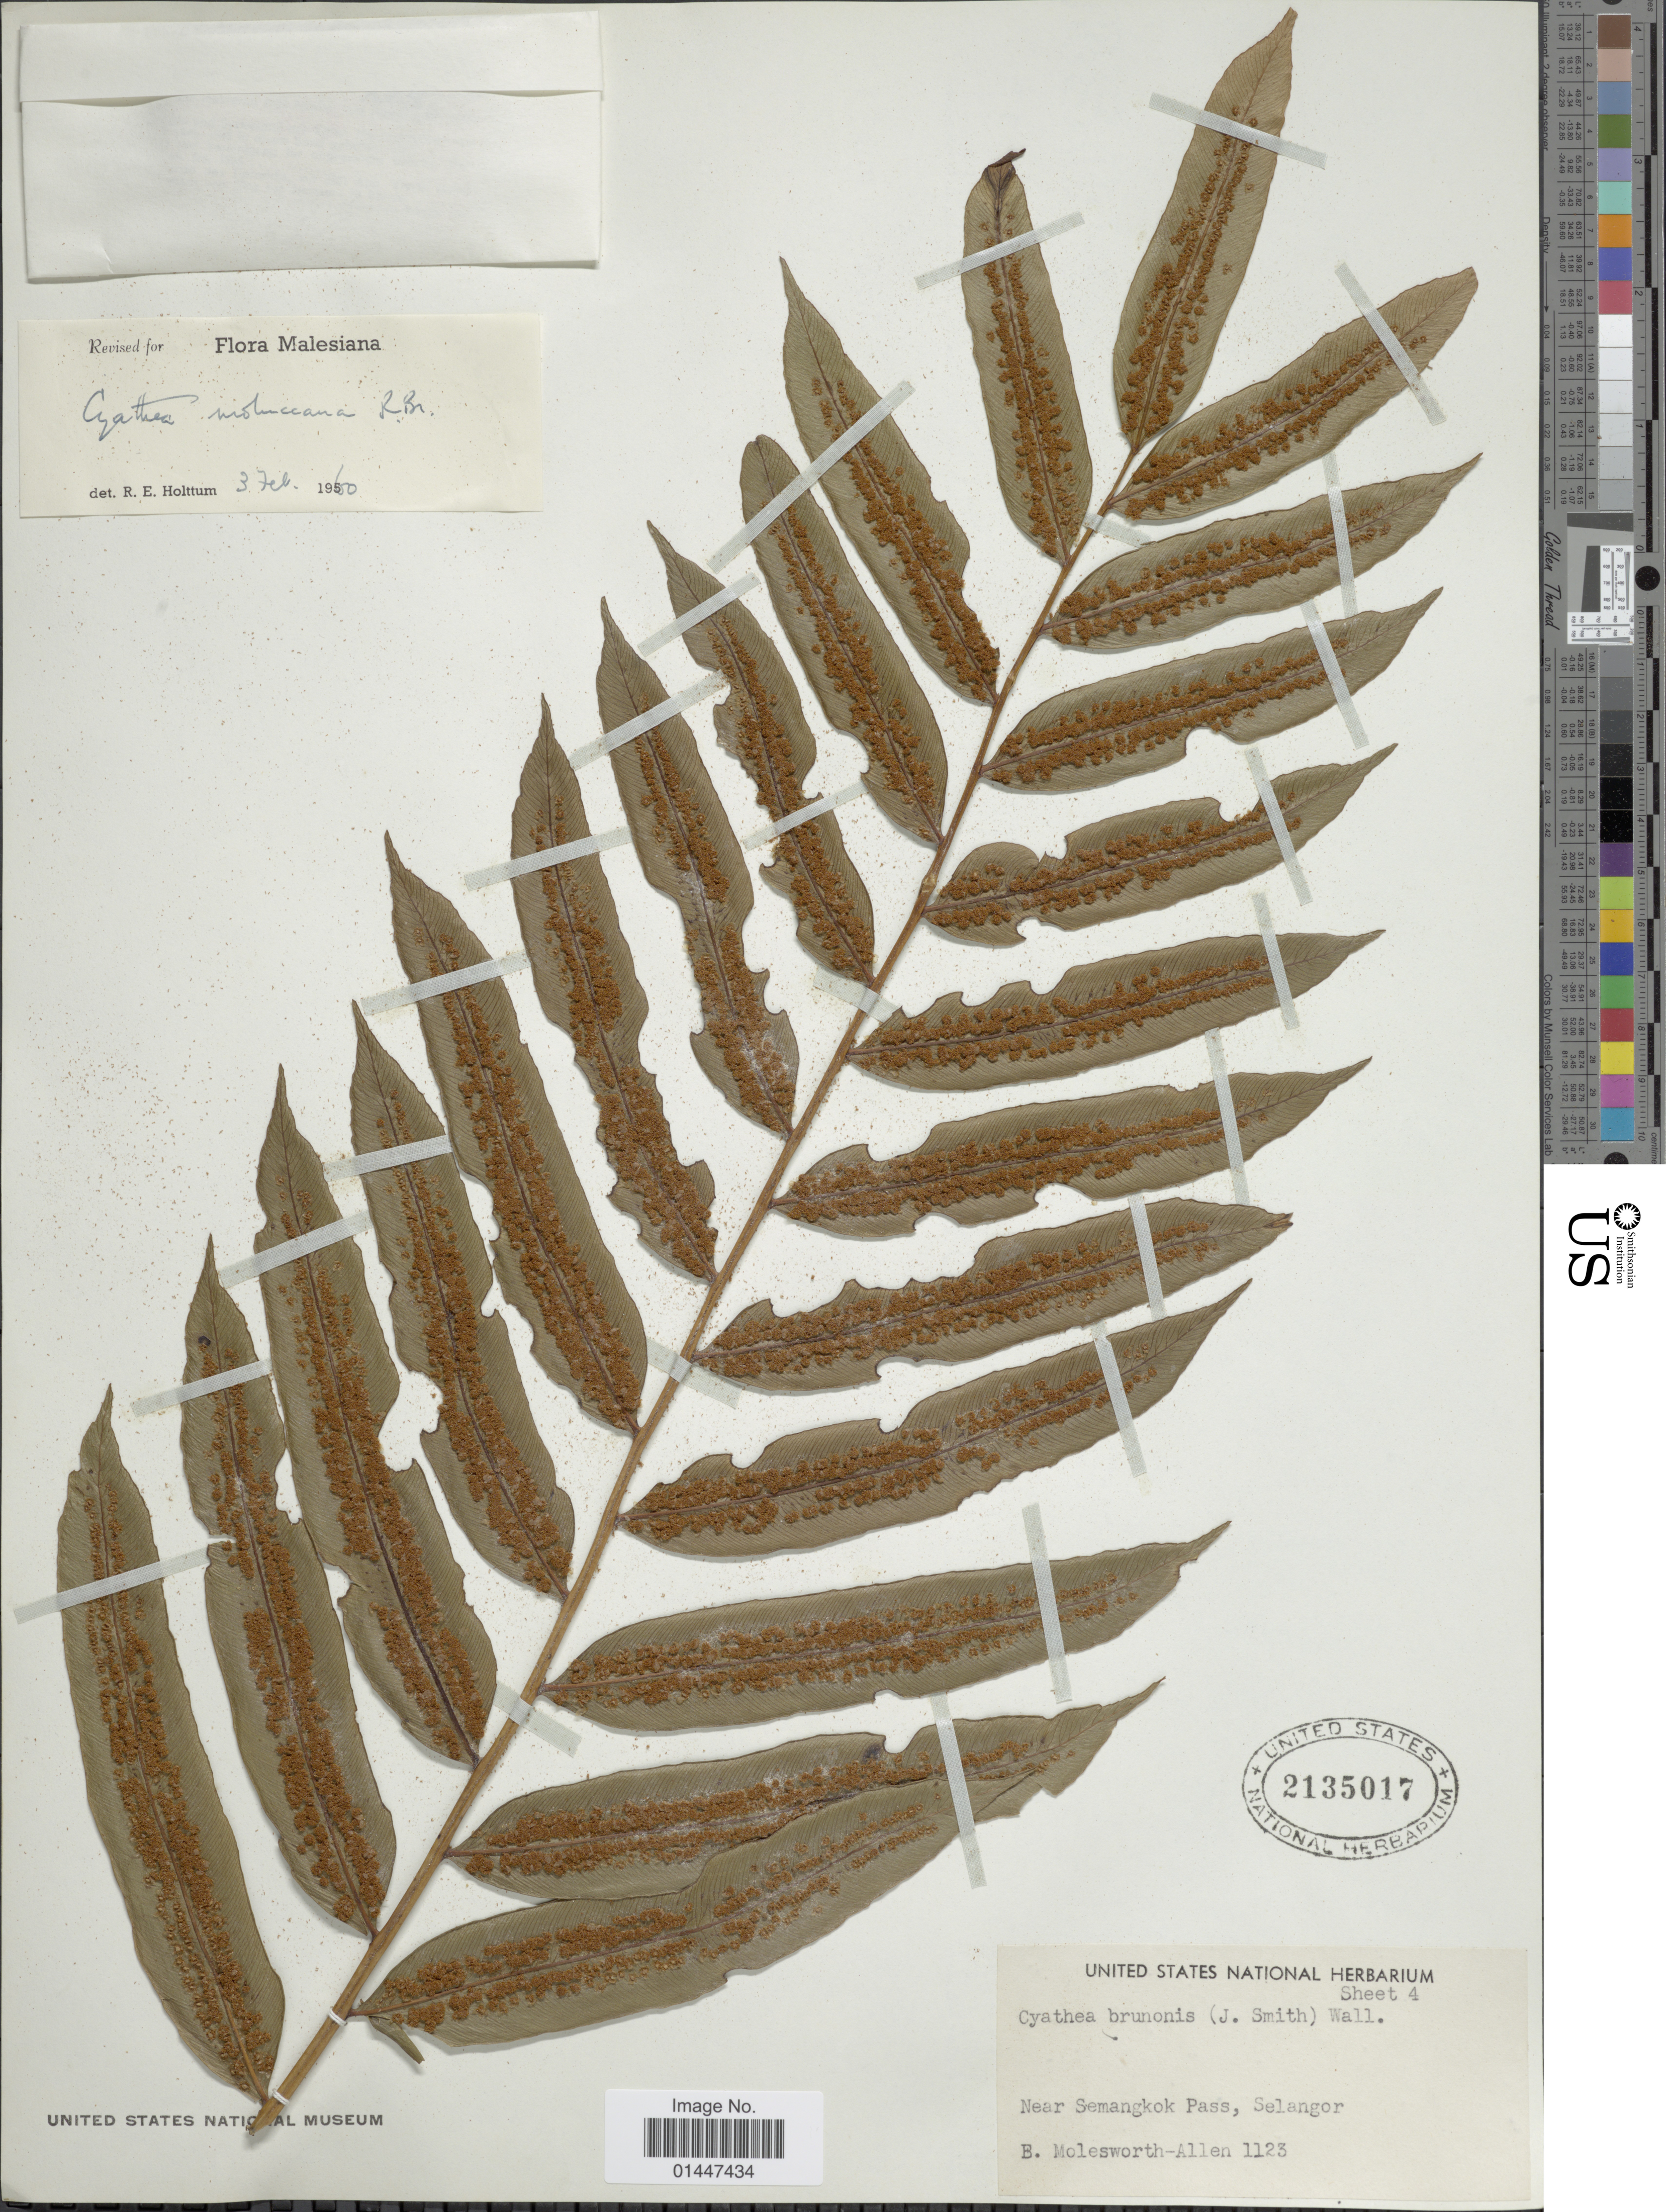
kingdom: Plantae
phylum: Tracheophyta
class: Polypodiopsida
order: Cyatheales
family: Cyatheaceae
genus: Sphaeropteris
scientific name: Sphaeropteris moluccana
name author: (Desv.) R.M. Tryon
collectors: B. E. G. Molesworth-Allen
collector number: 1123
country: Malaysia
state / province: Selangor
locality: Near Semangkok Pass.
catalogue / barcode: US 2135017